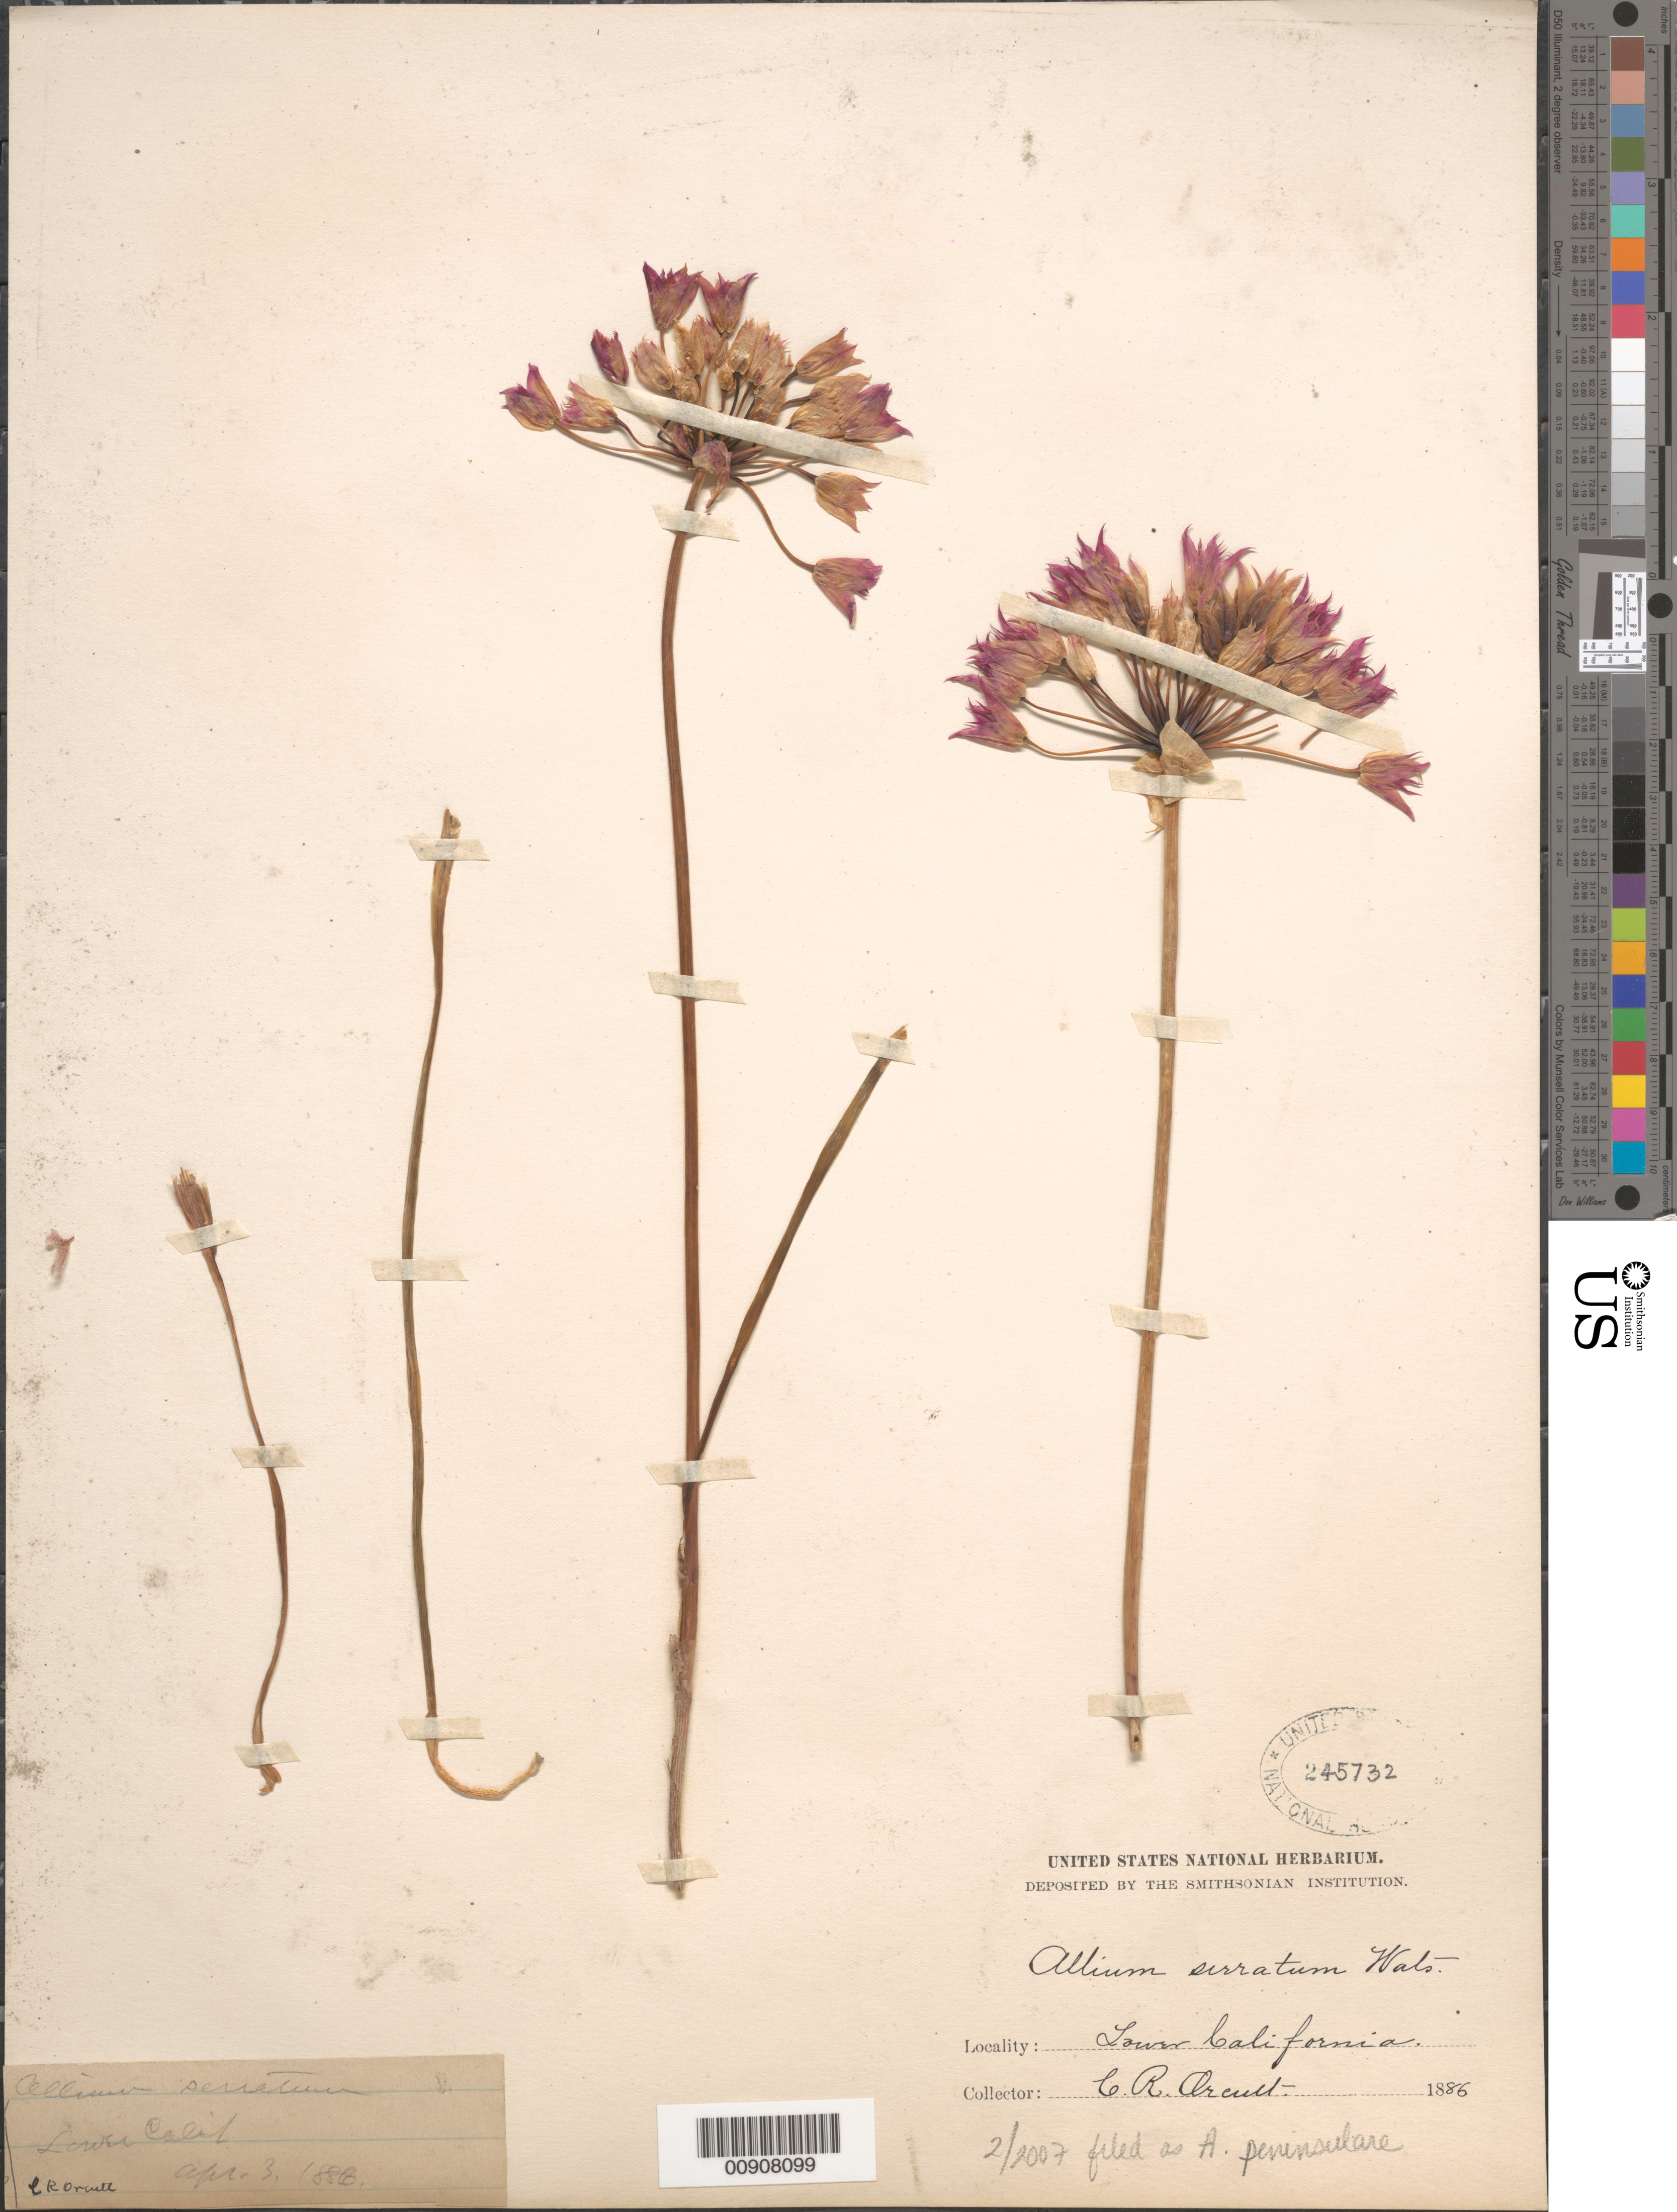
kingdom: Plantae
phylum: Tracheophyta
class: Liliopsida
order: Asparagales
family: Amaryllidaceae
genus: Allium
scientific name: Allium peninsulare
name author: Lemmon ex Greene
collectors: C. R. Orcutt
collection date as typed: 03 Apr 1886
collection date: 1886-04-03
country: Mexico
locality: Lower California.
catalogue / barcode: US 245732